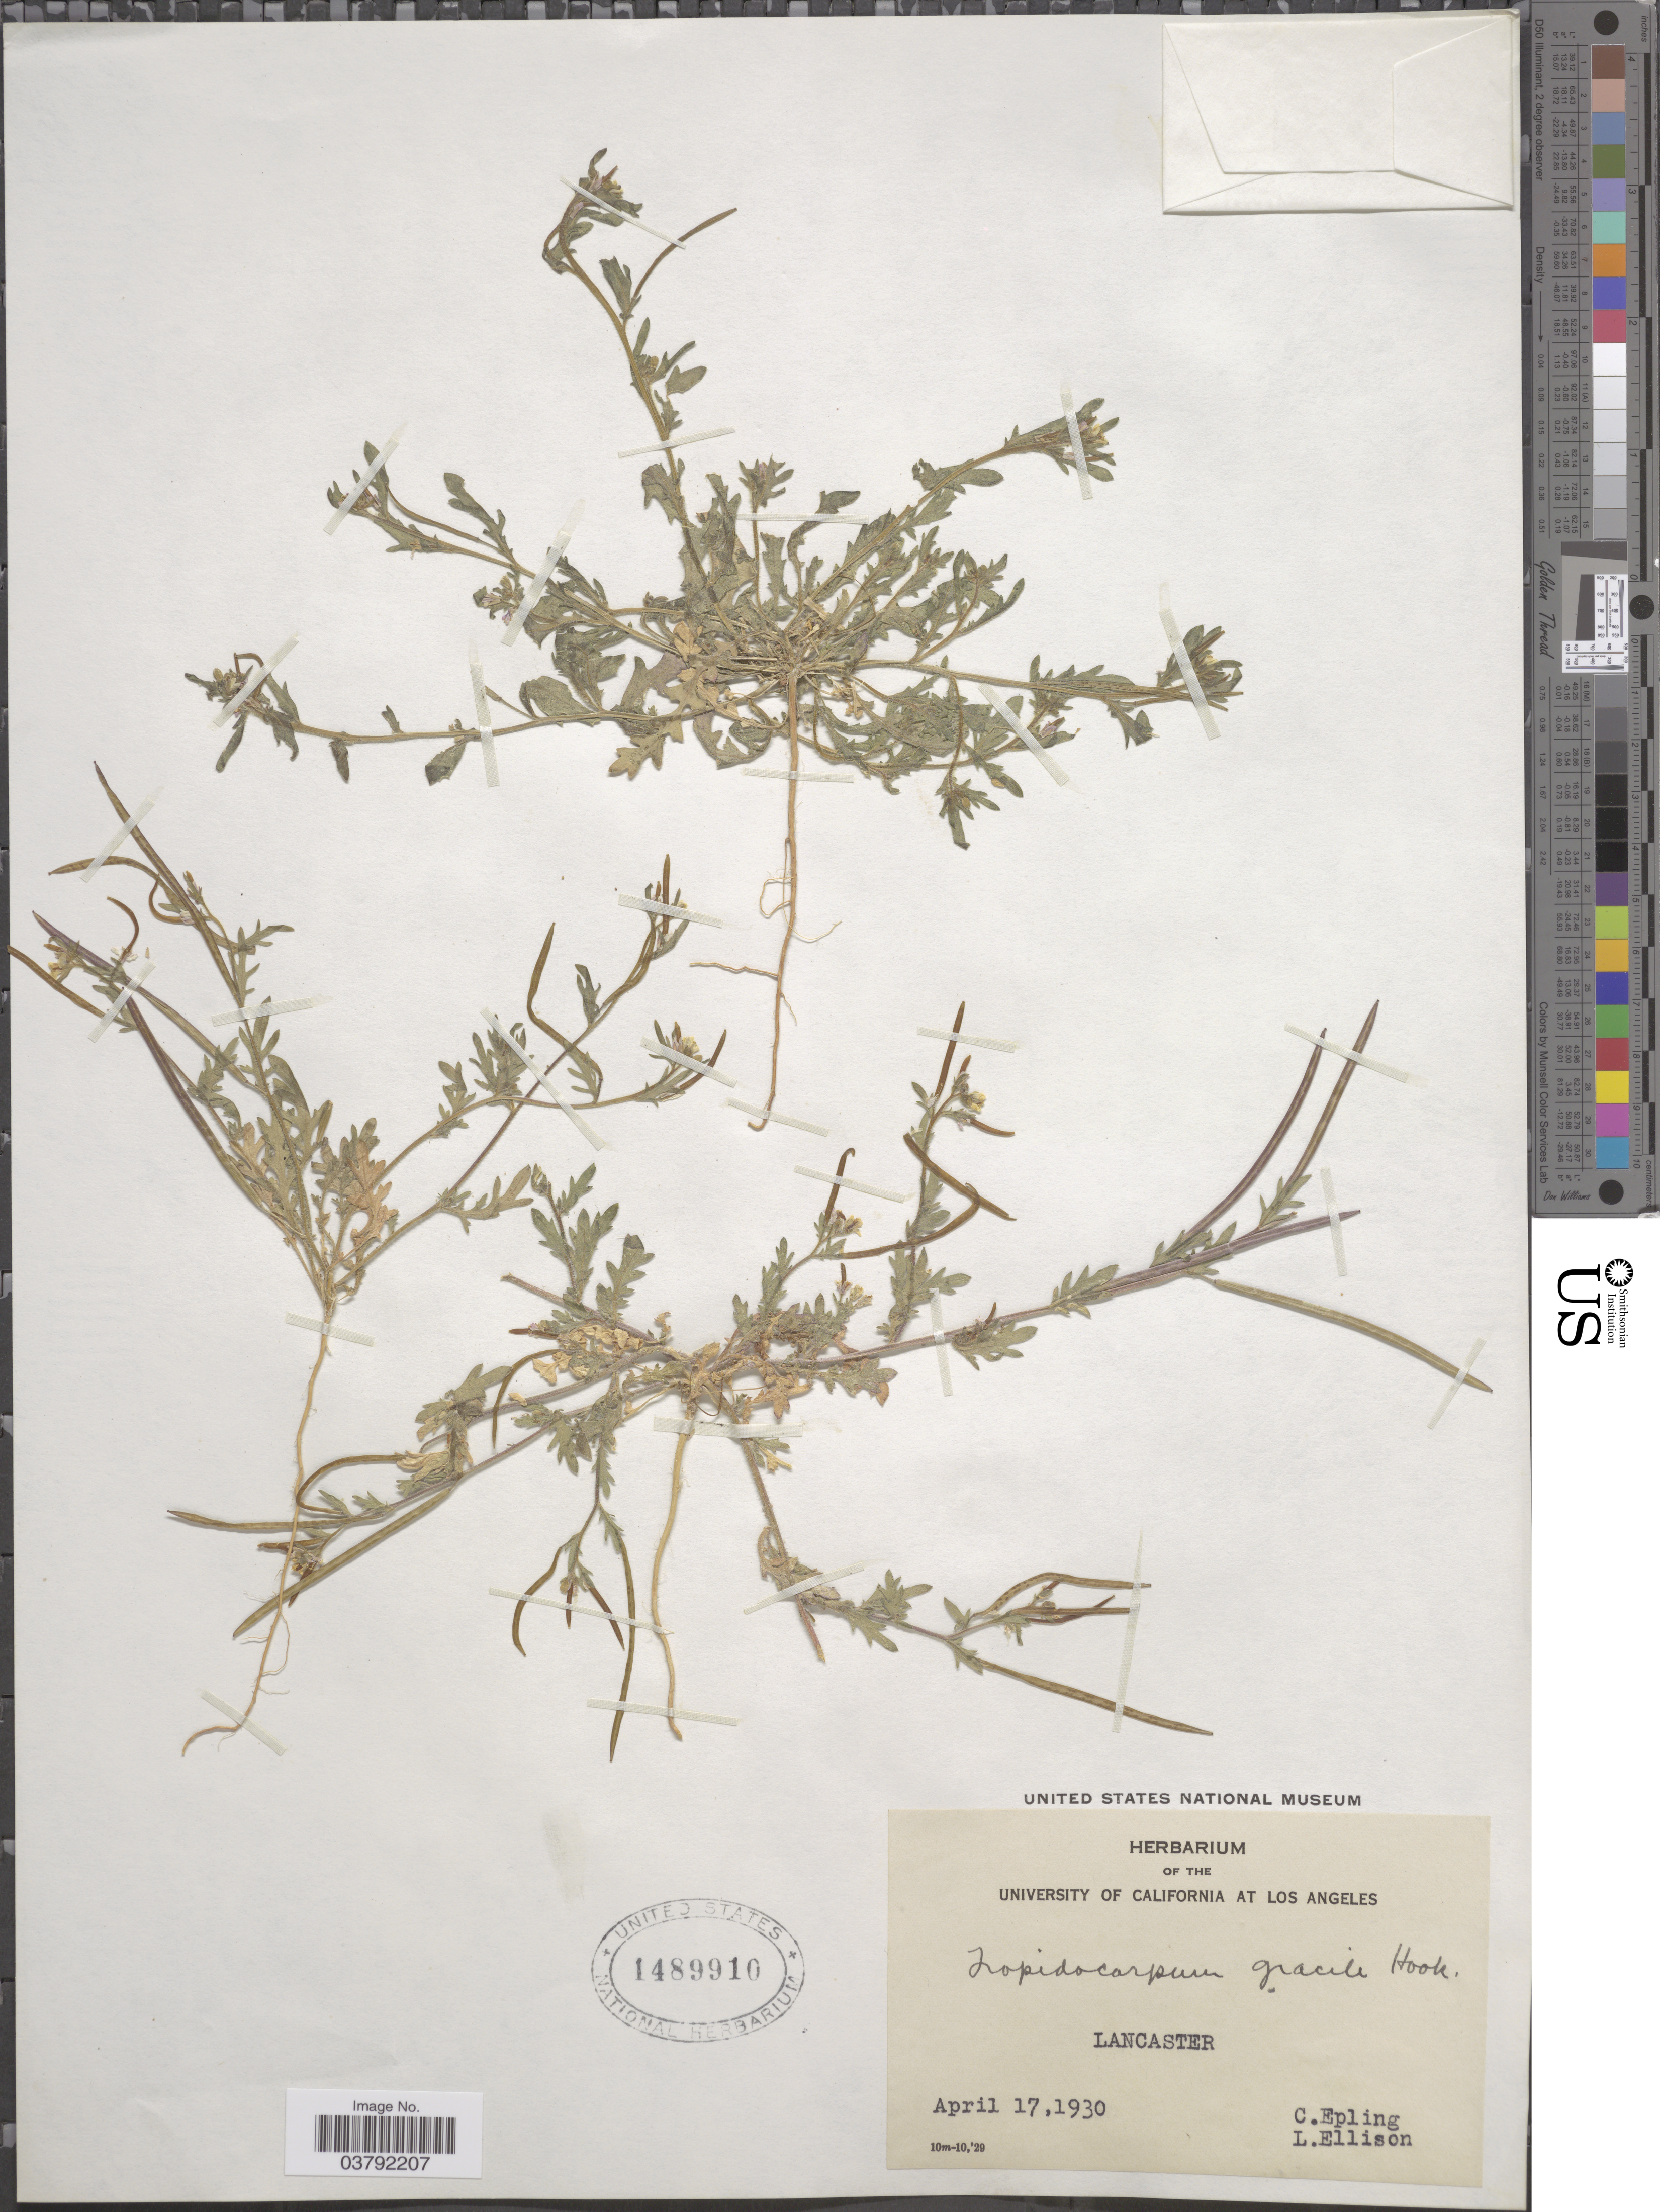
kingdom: Plantae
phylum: Tracheophyta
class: Magnoliopsida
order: Brassicales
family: Brassicaceae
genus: Tropidocarpum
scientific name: Tropidocarpum gracile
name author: Hook.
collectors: C. C. Epling & L. Ellison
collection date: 1930-04-17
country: United States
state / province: California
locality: Lancaster.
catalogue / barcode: US 1489910